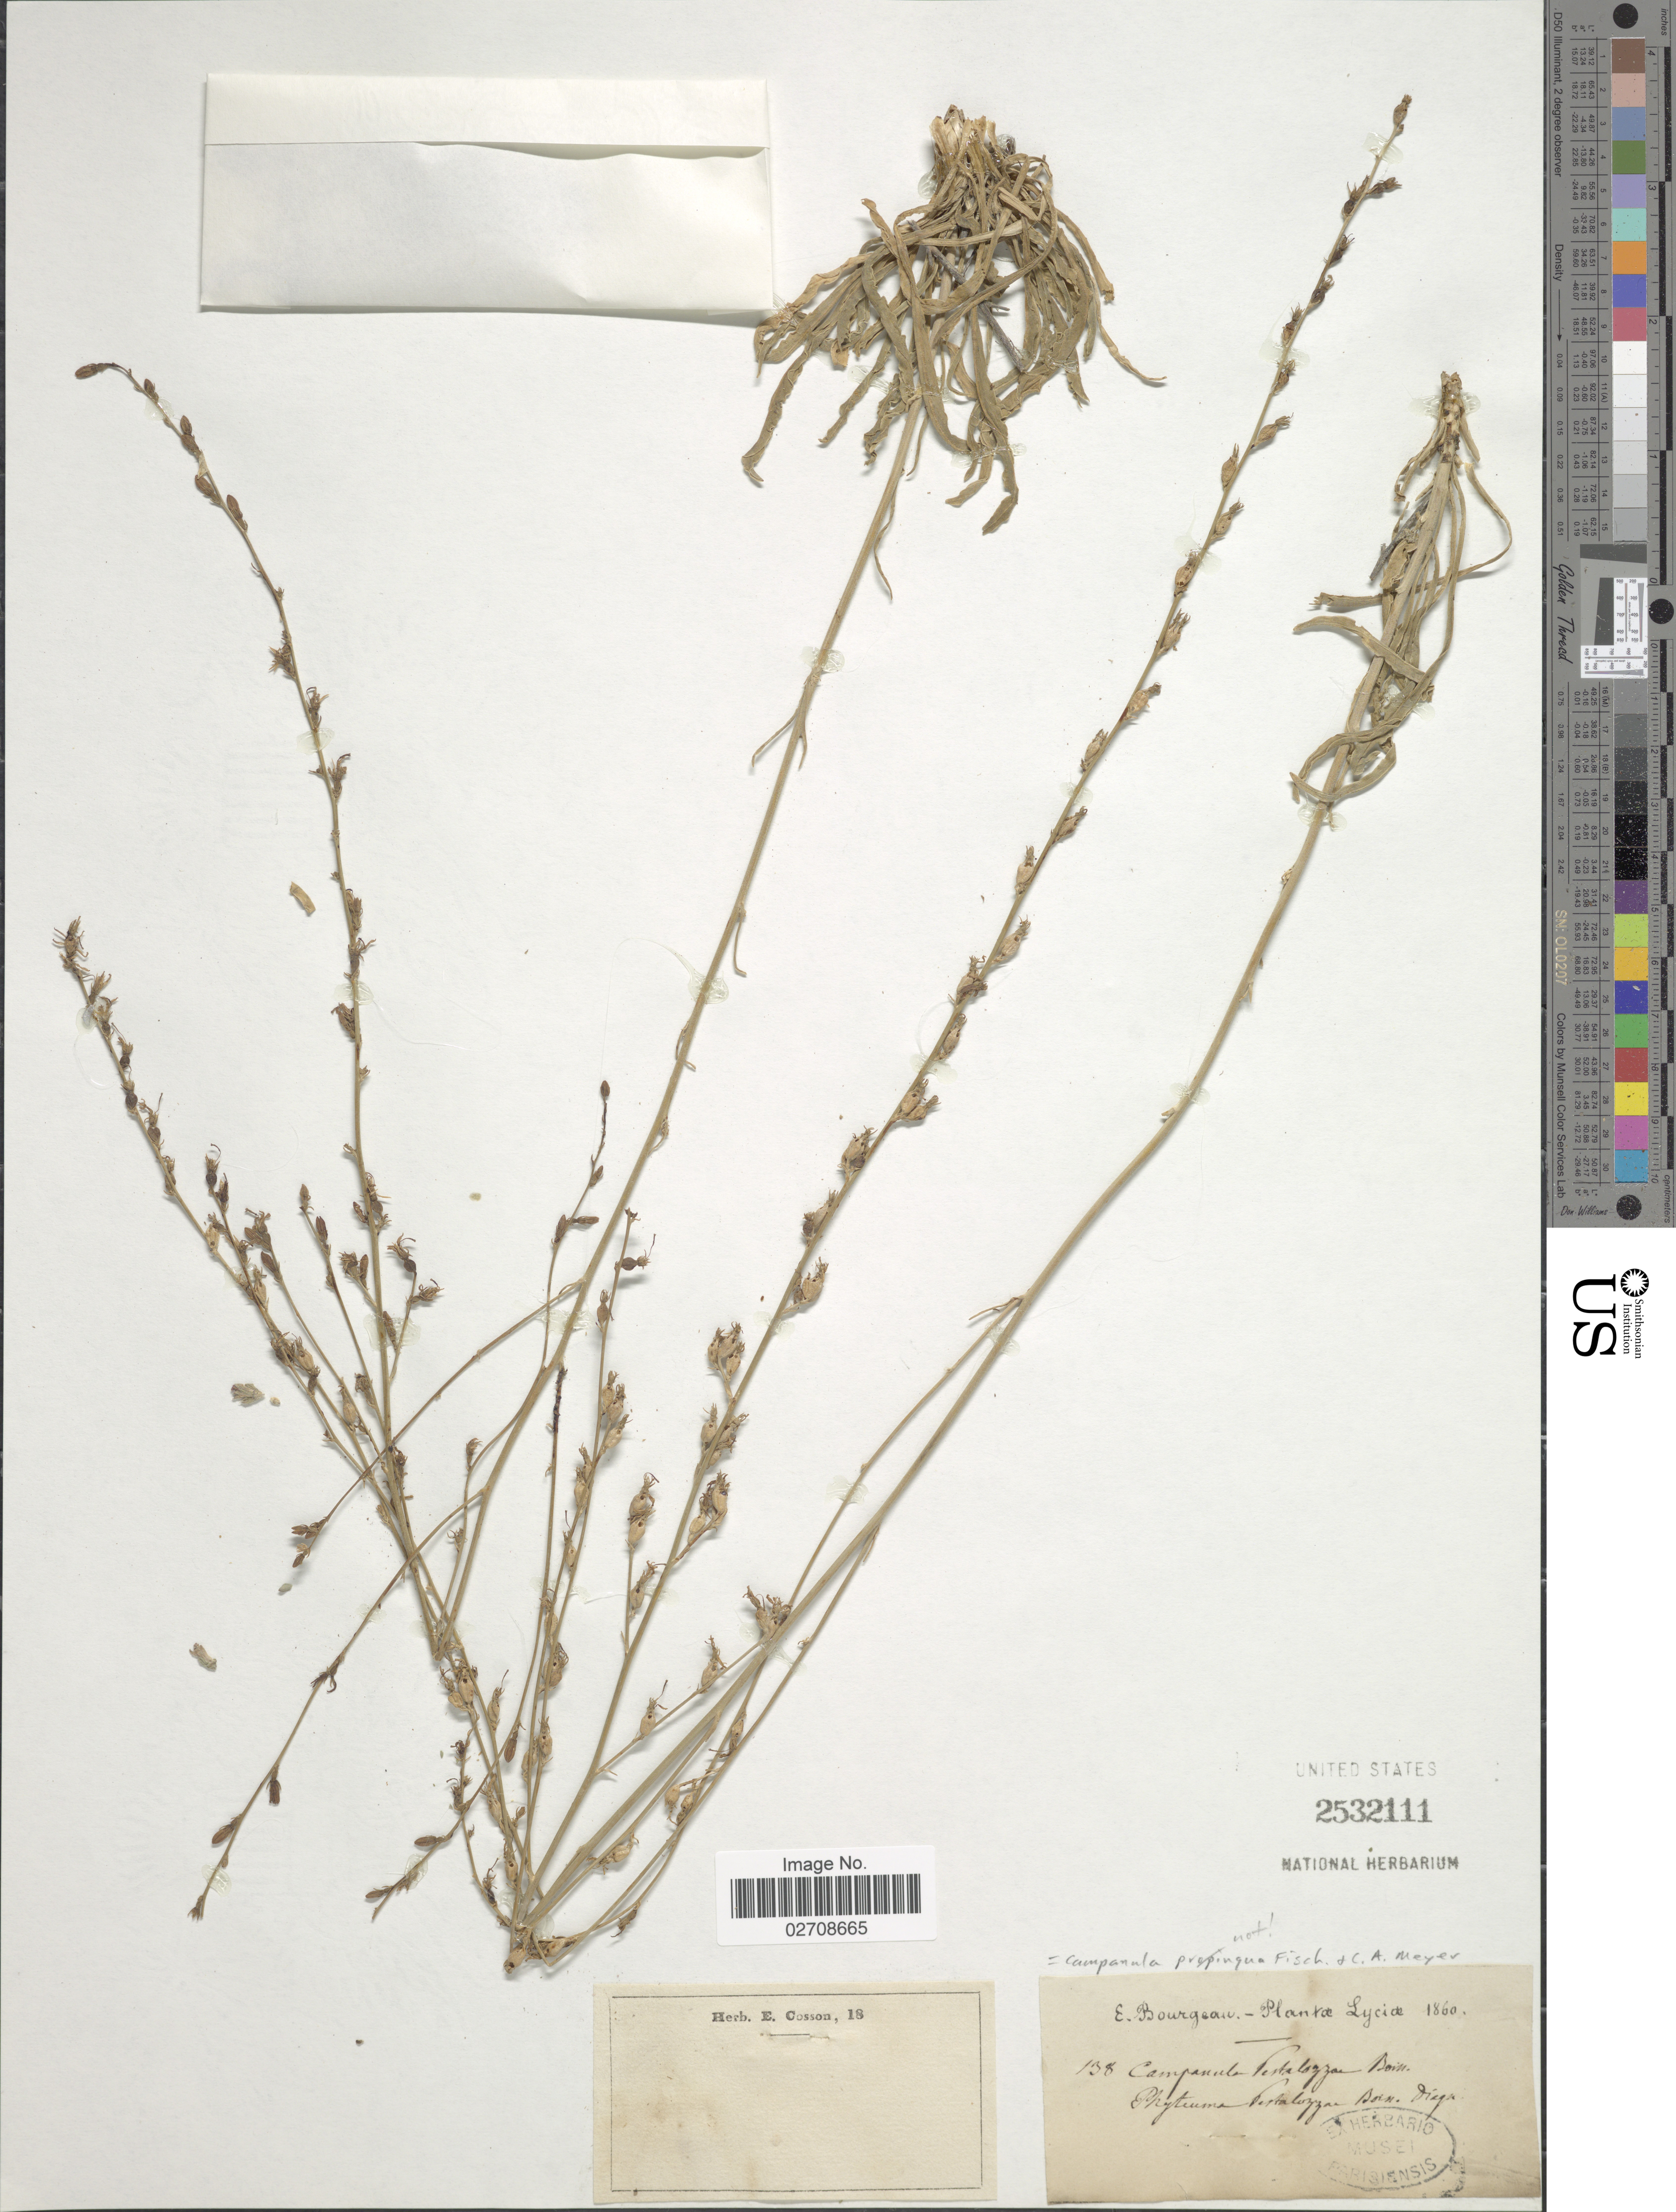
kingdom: Plantae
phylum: Tracheophyta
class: Magnoliopsida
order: Asterales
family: Campanulaceae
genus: Campanula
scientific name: Campanula sp.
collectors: E. Bourgeau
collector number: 138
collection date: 1860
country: Turkey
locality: Lycaie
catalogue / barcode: US 2532111